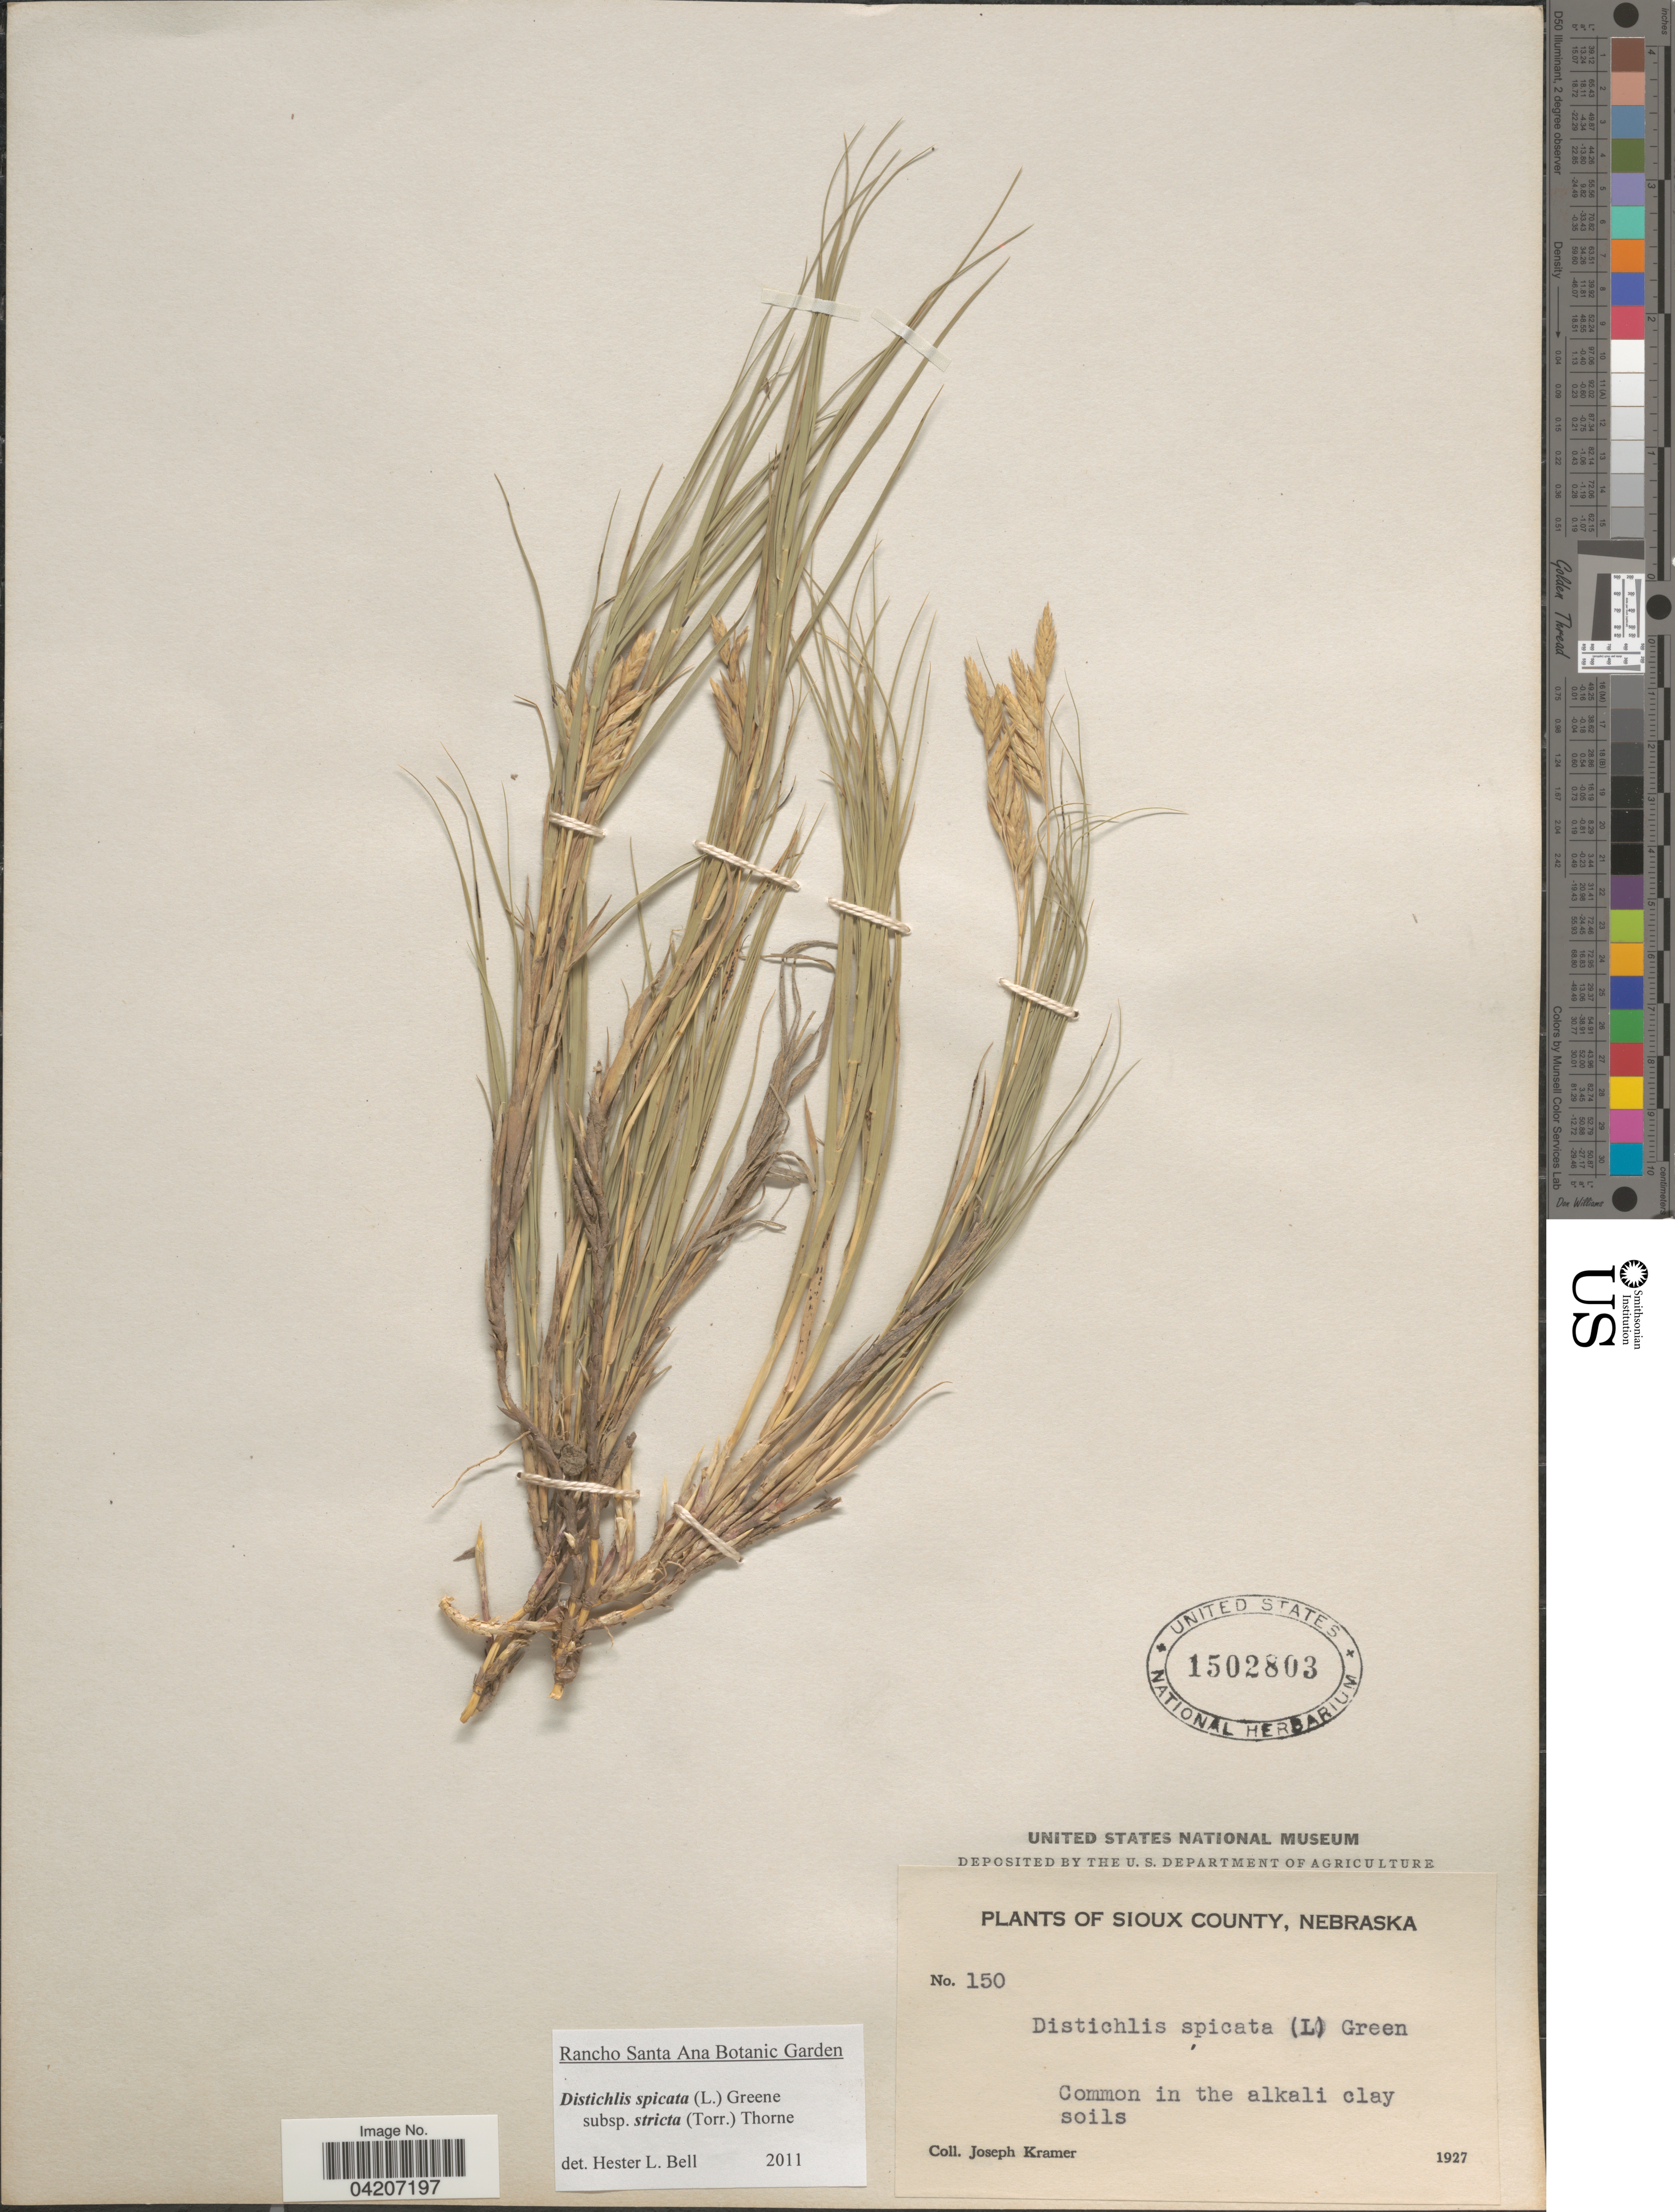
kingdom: Plantae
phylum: Tracheophyta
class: Liliopsida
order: Poales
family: Poaceae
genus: Distichlis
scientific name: Distichlis spicata subsp. stricta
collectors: J. Kramer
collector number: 150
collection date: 1927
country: United States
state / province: Nebraska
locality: Sioux County.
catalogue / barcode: US 1502803